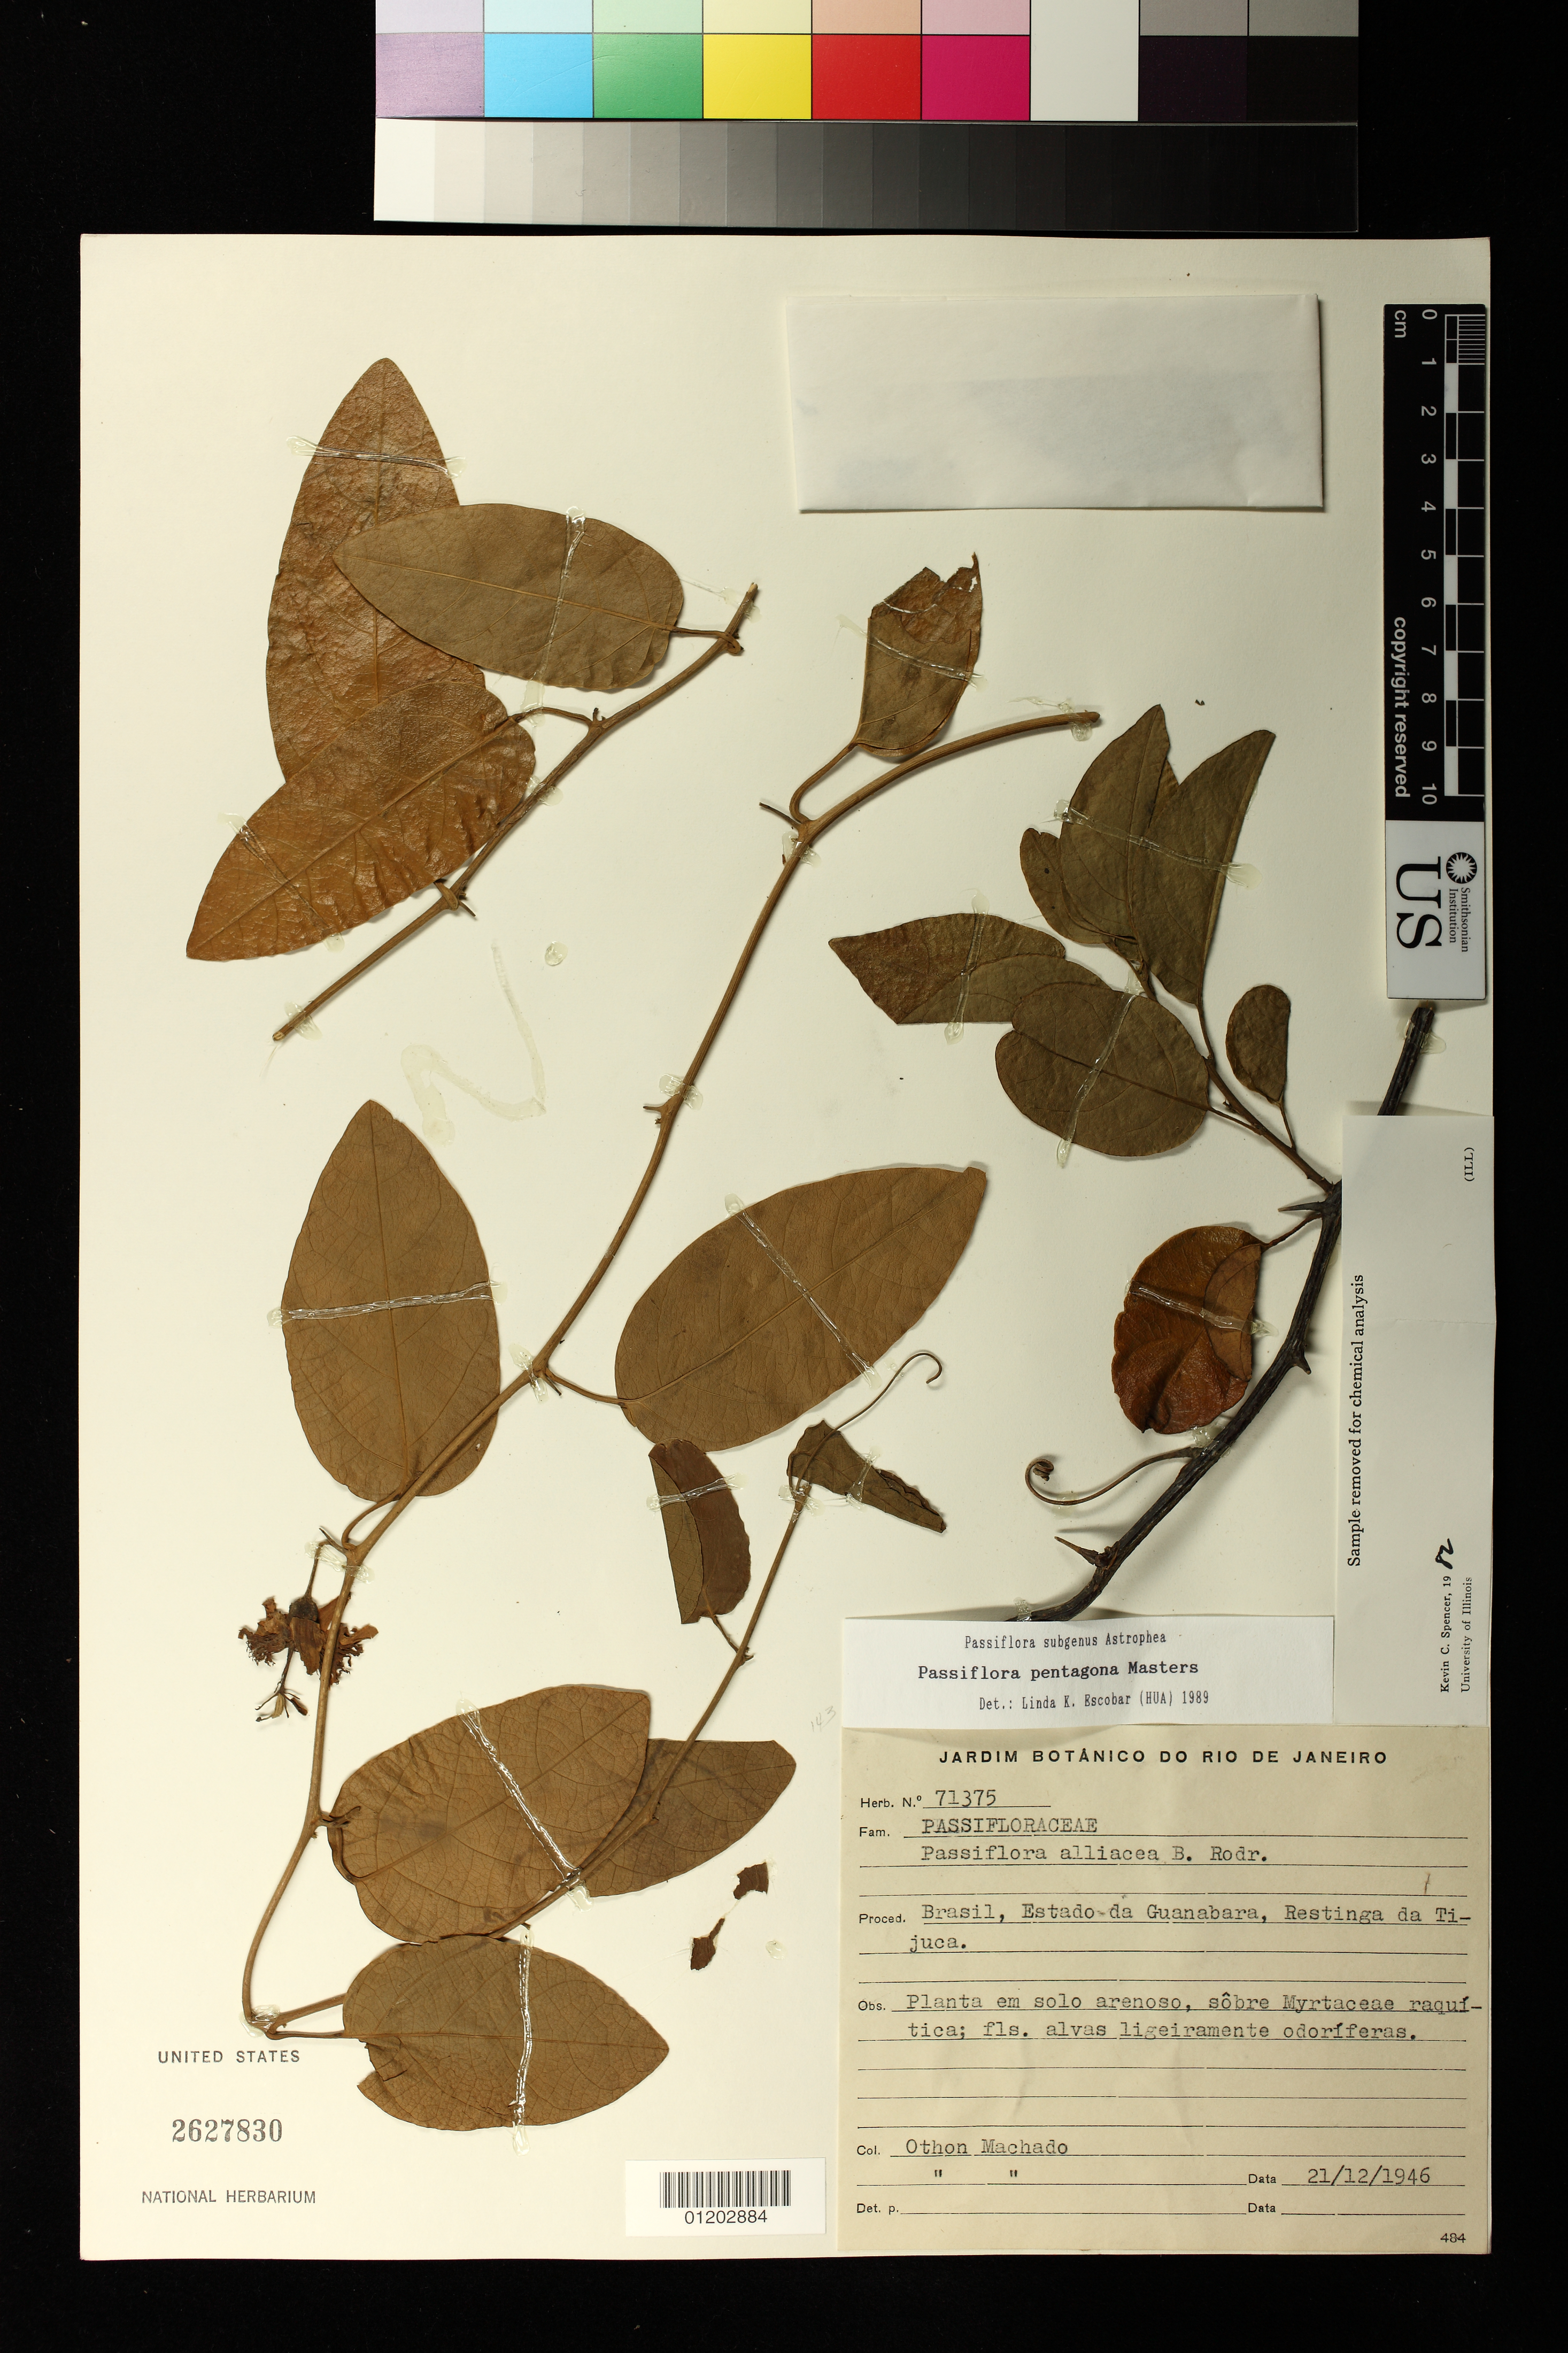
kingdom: Plantae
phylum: Tracheophyta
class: Magnoliopsida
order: Malpighiales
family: Passifloraceae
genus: Passiflora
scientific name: Passiflora pentagona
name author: Mast.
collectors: O. Machado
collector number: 71375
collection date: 1946-12-21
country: Brazil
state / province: Rio de Janeiro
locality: Restinga da Tijuca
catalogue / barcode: US 2627830